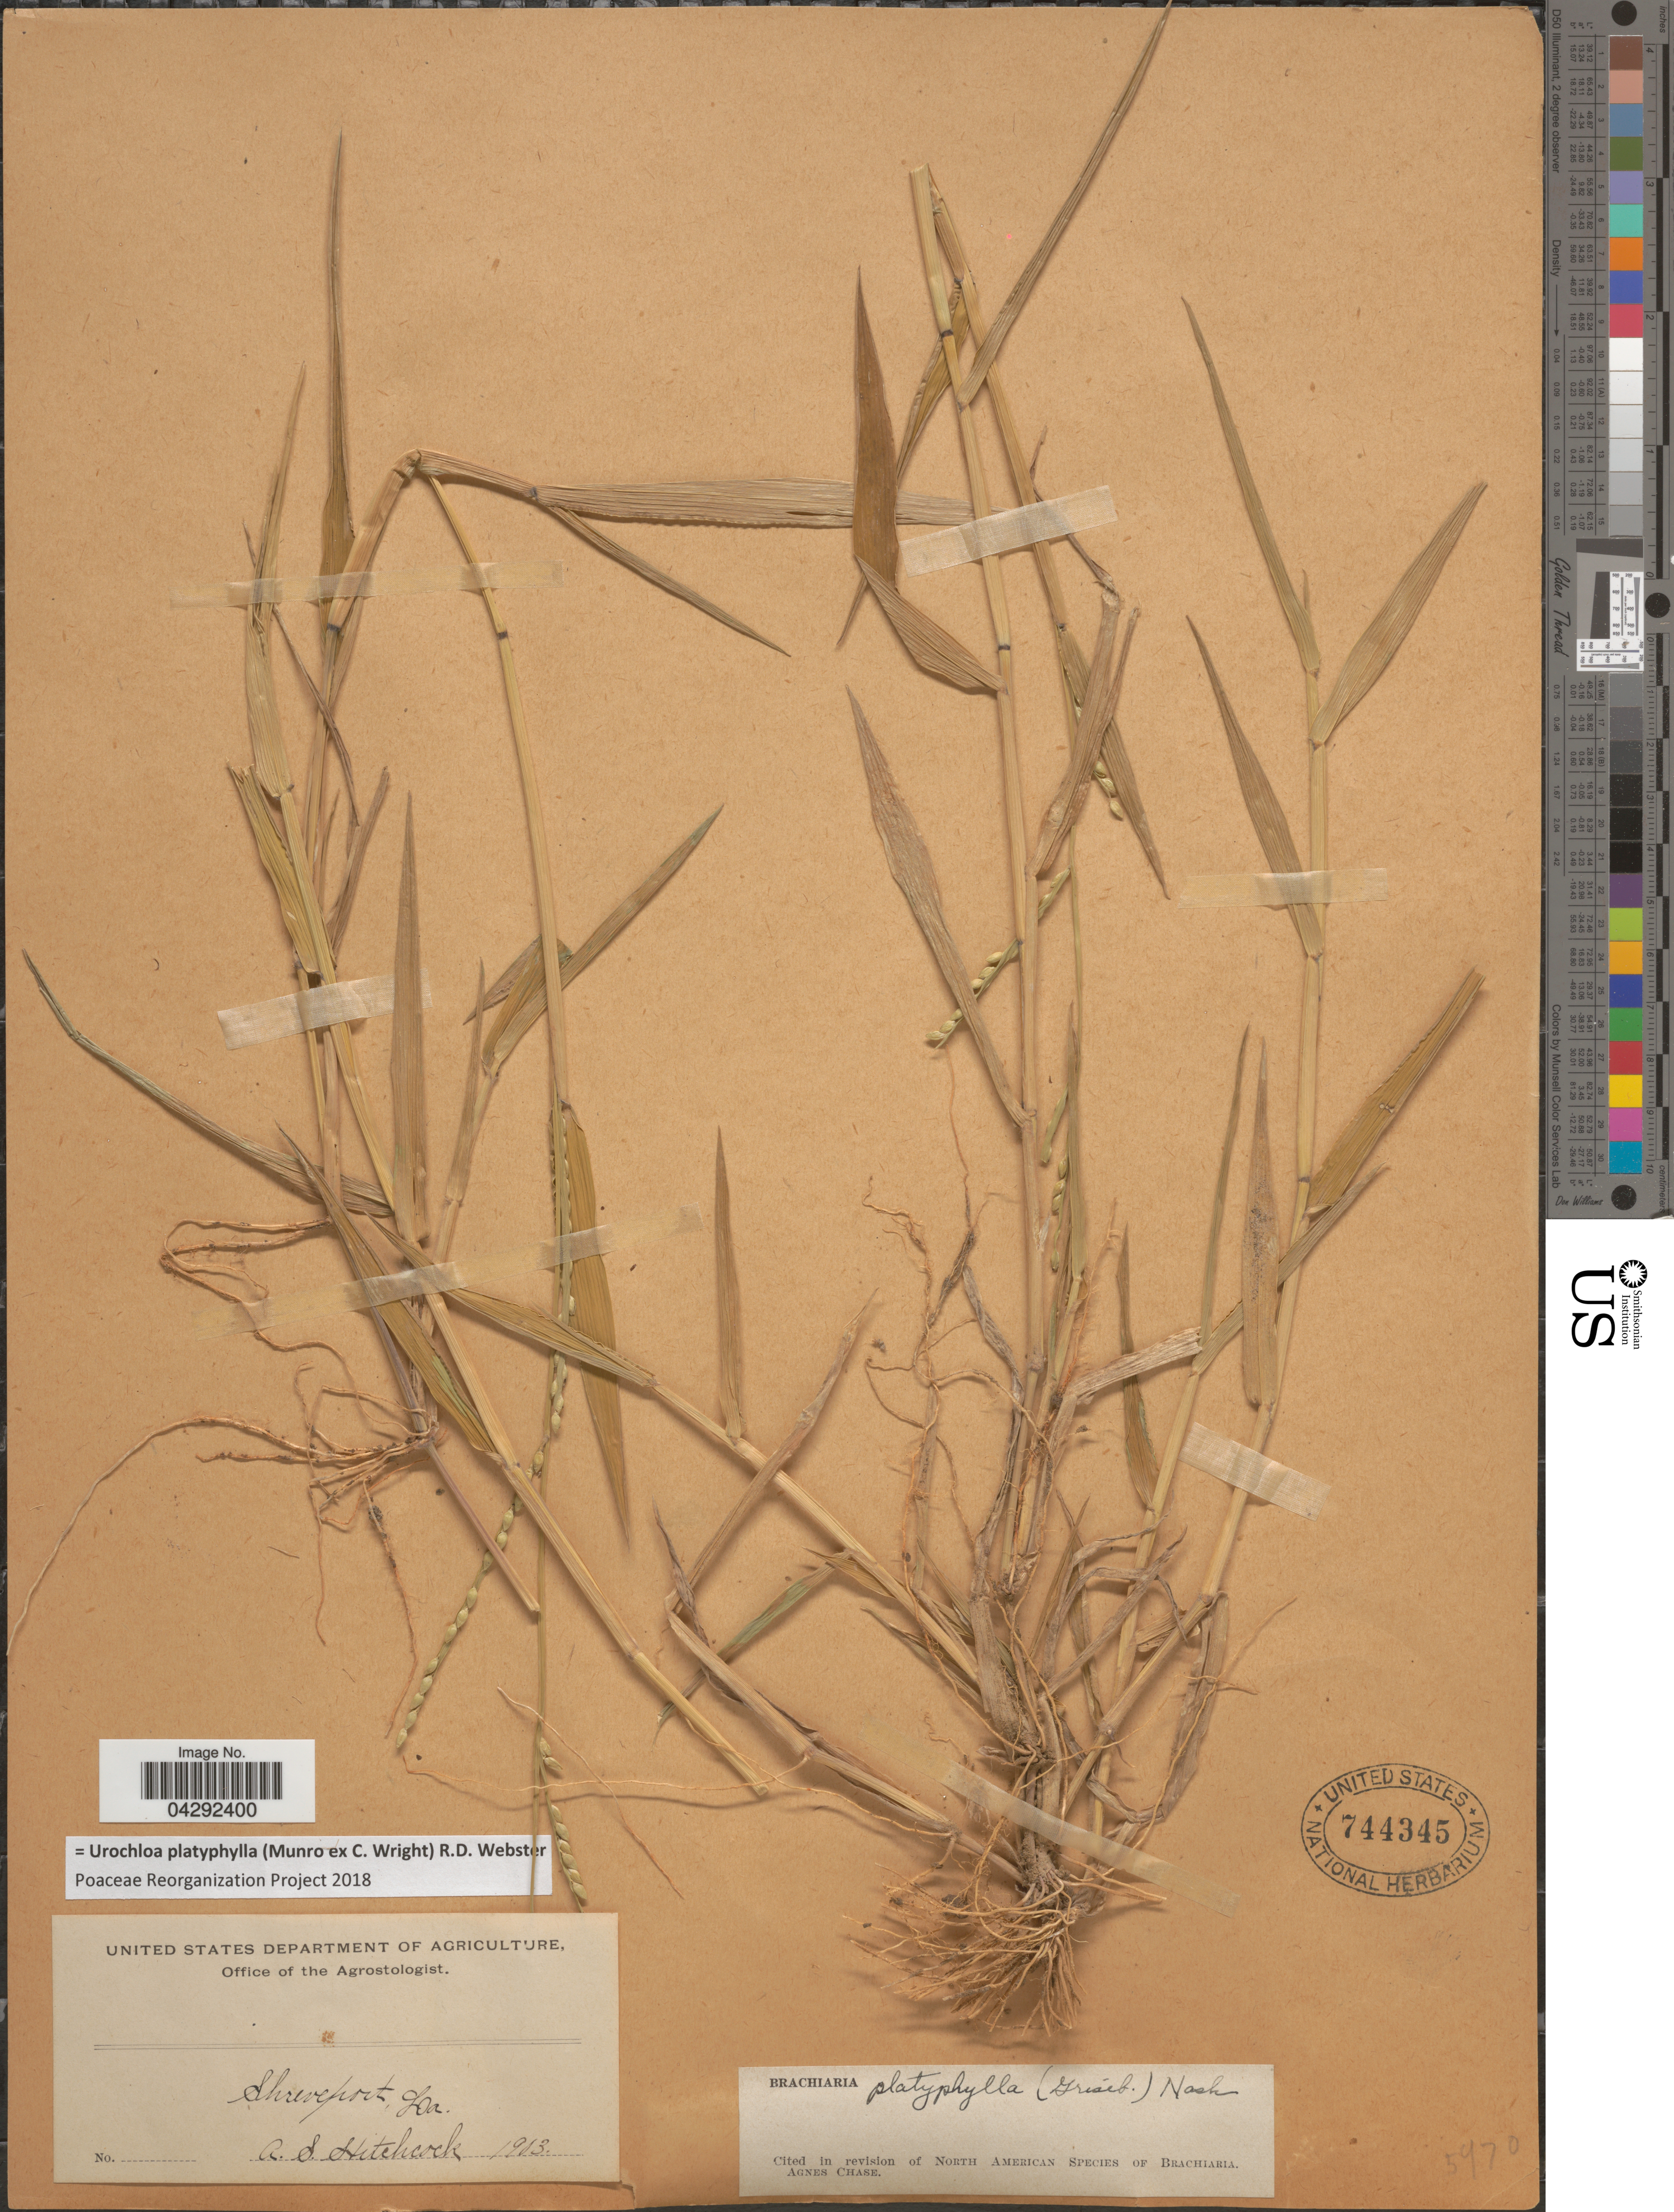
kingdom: Plantae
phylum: Tracheophyta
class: Liliopsida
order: Poales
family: Poaceae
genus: Urochloa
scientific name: Urochloa platyphylla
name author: (Munro ex C. Wright) R.D. Webster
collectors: A. S. Hitchcock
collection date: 1903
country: United States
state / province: Louisiana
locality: Shreveport.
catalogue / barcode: US 744345